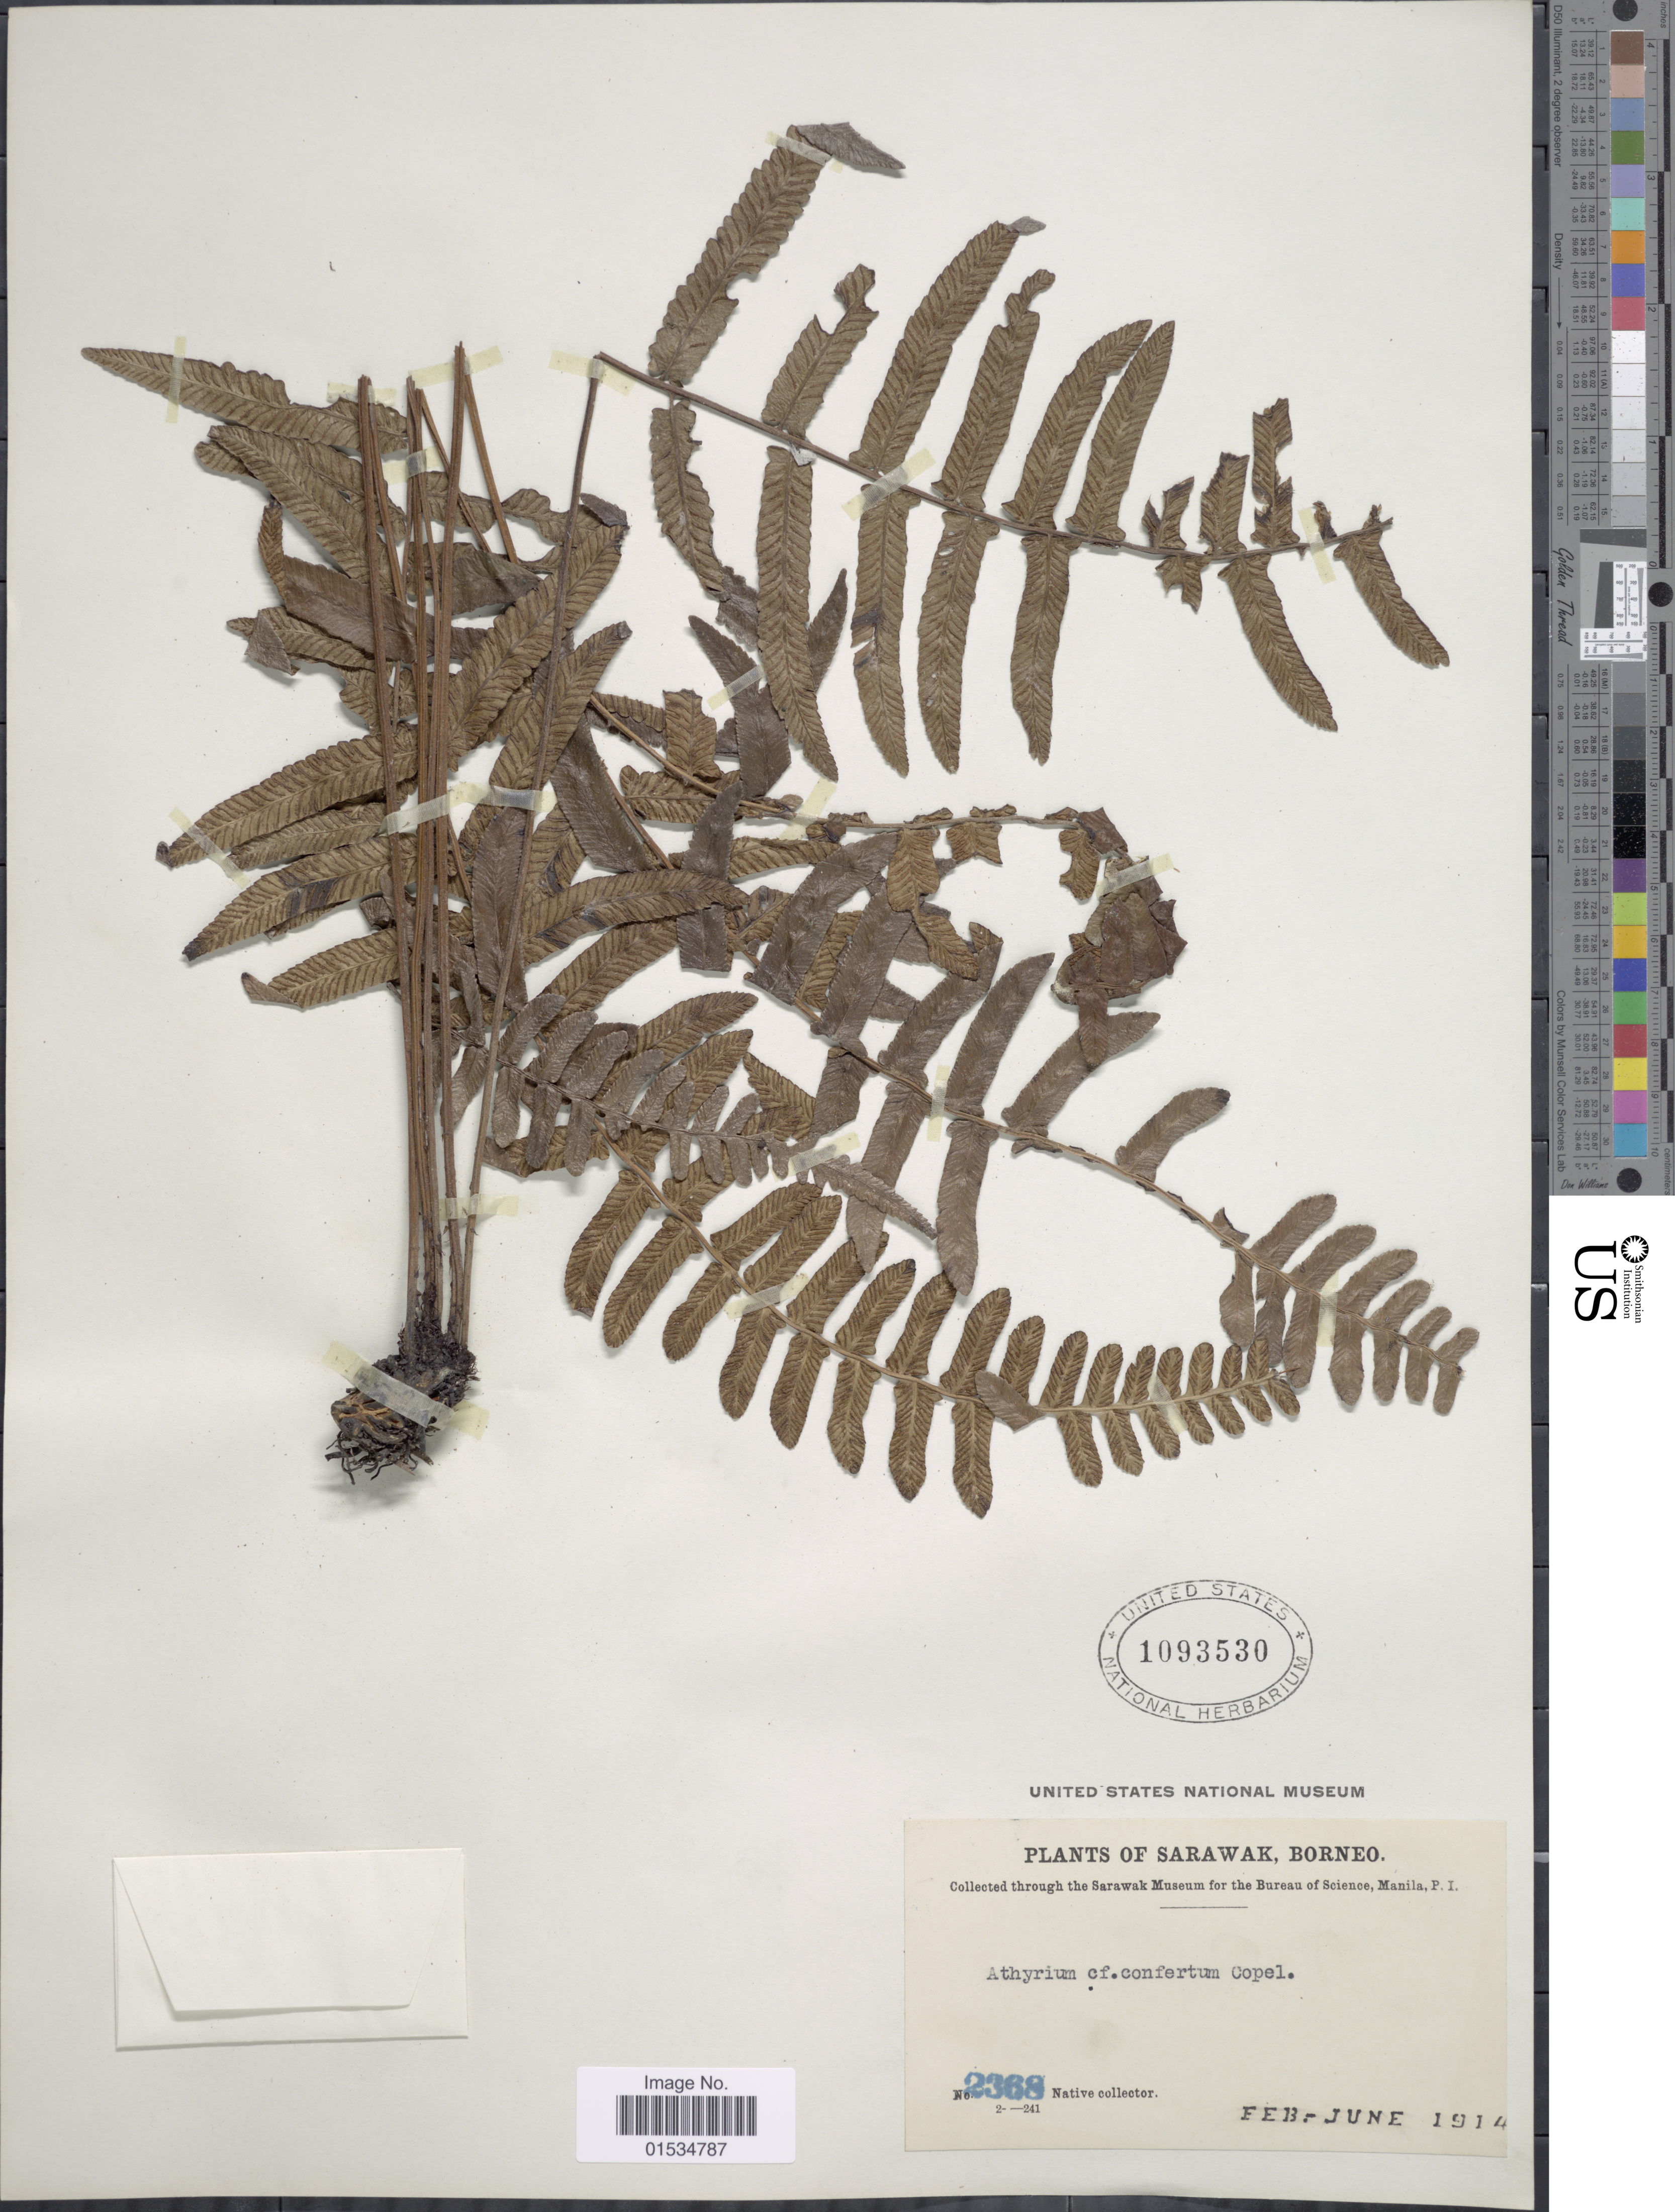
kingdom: Plantae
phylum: Tracheophyta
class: Polypodiopsida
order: Polypodiales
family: Athyriaceae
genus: Diplazium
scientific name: Diplazium crenatoserratum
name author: (Blume) T. Moore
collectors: Native collector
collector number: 2368*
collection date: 1914-02/1914-06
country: Malaysia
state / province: Sarawak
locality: Borneo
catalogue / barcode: US 1093530